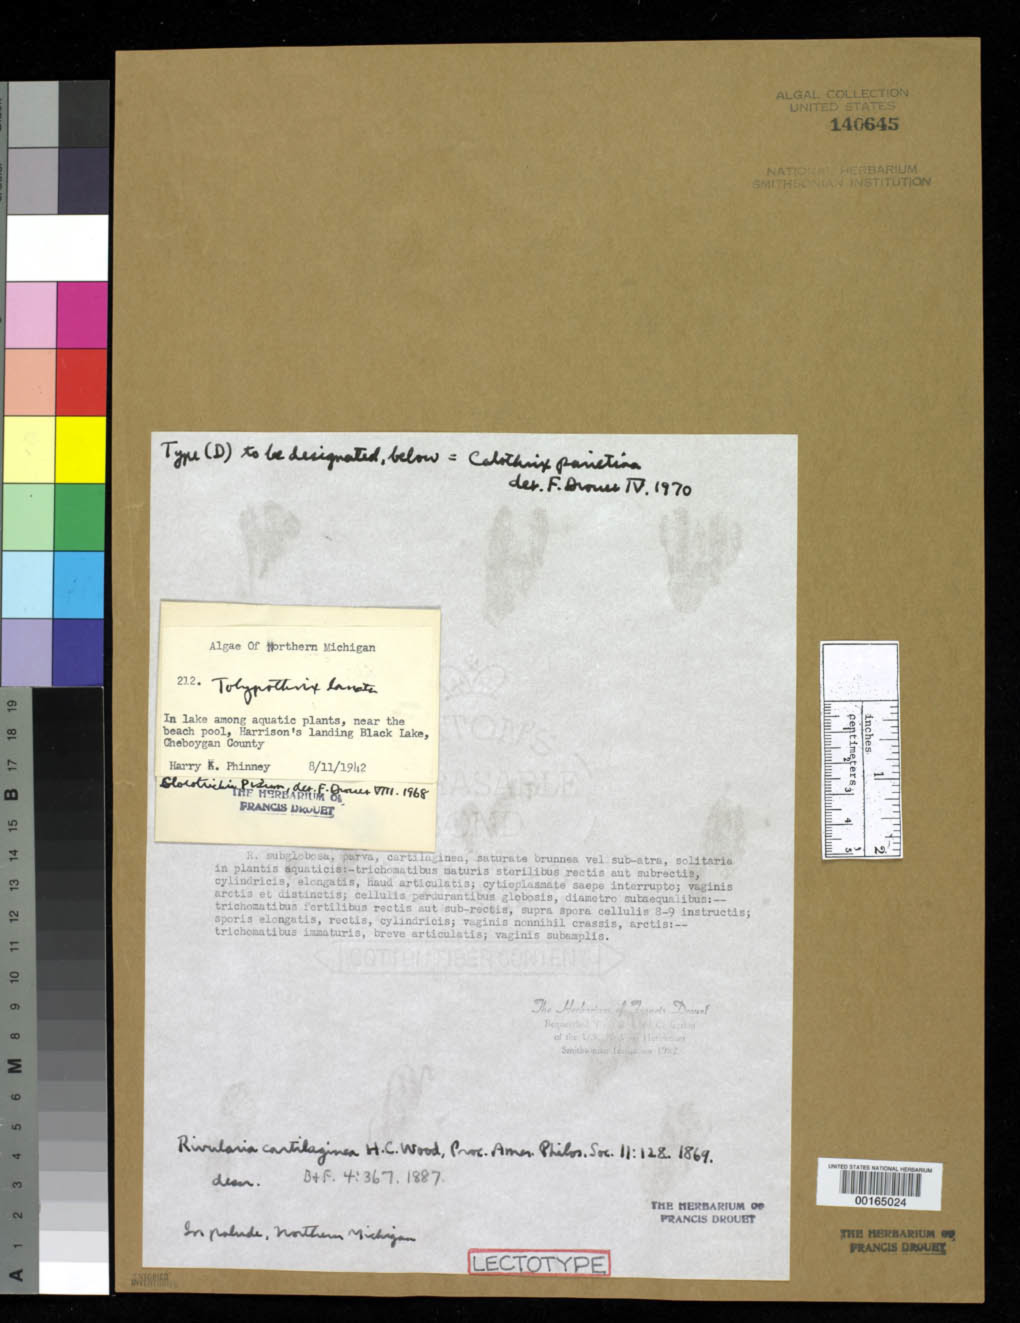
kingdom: Bacteria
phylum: Cyanobacteria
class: Cyanobacteriia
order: Cyanobacteriales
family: Nostocaceae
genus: Rivularia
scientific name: Rivularia cartilaginea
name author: H.C. Wood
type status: Lectotype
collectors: H. Phinney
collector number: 212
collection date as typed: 11 Aug 1942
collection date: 1942-08-11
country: United States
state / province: Michigan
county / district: Cheboygan County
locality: Harrisons Landing, Black Lake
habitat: In lake among aquatic plants.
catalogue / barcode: US 140645